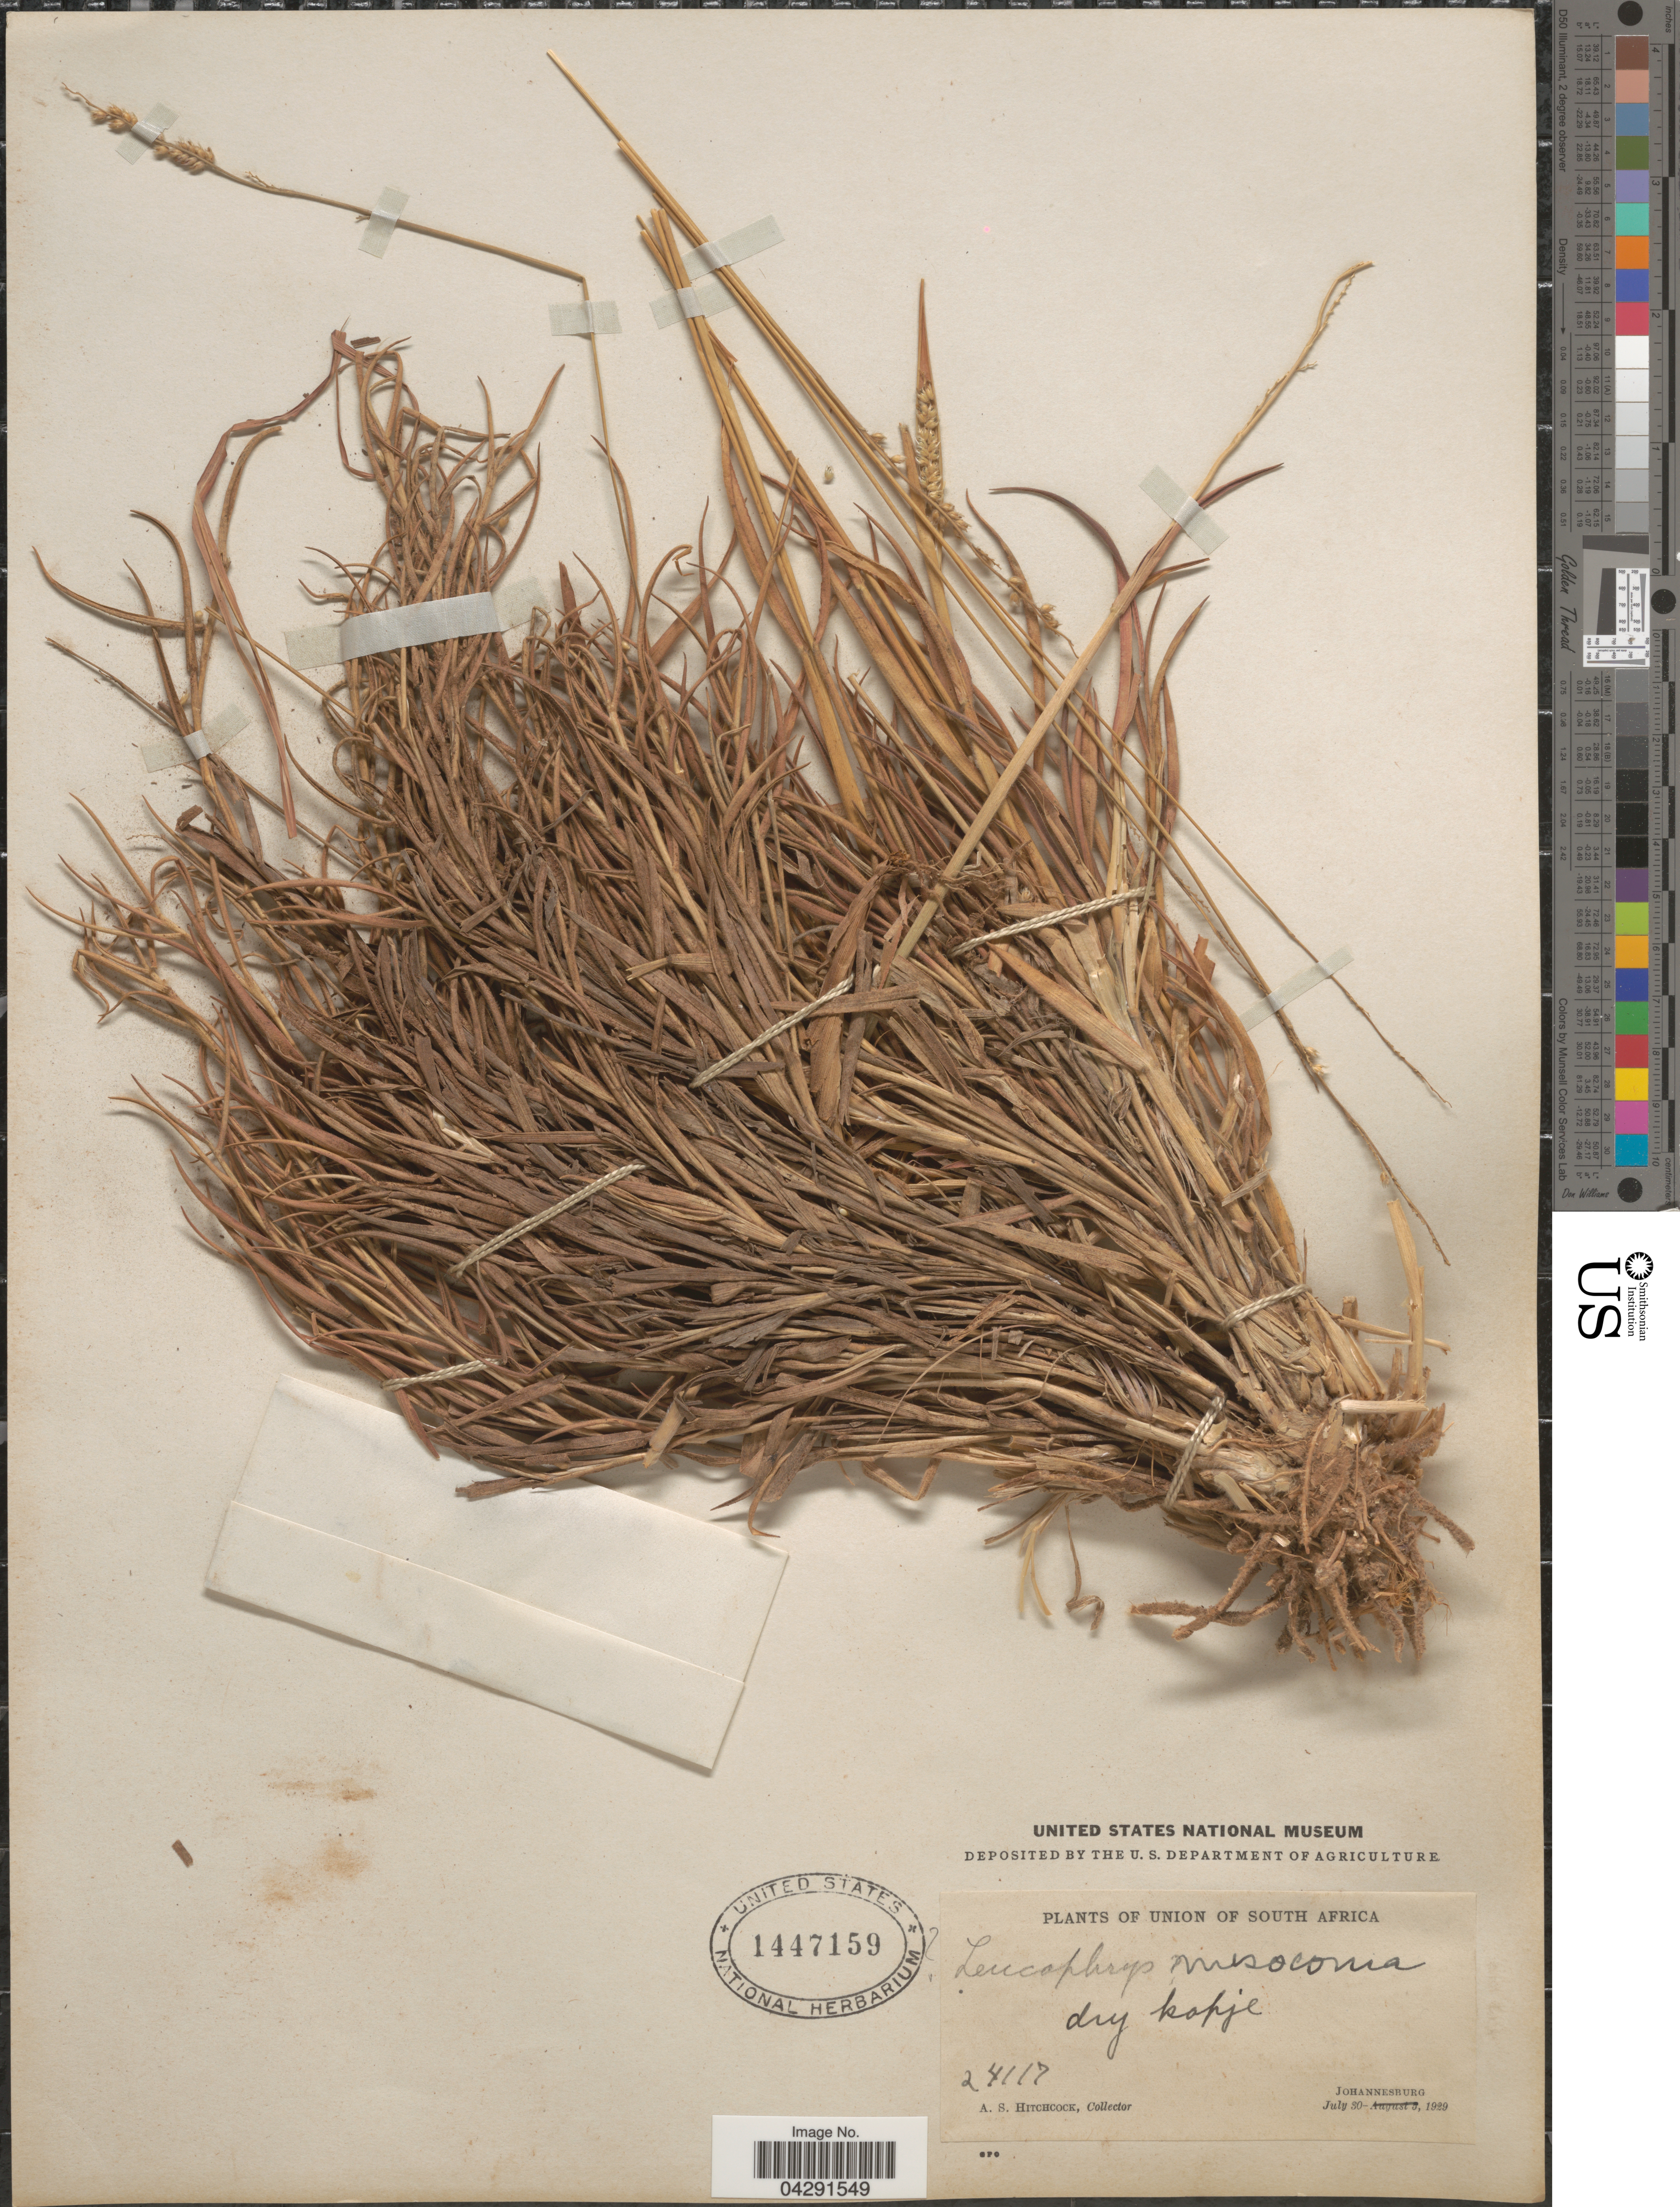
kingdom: Plantae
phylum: Tracheophyta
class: Liliopsida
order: Poales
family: Poaceae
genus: Melinis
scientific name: Melinis sp.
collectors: A. S. Hitchcock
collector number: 24117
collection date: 1929-07-30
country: South Africa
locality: Union of South Africa. Dry kopje. Johannesburg.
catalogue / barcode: US 1447159